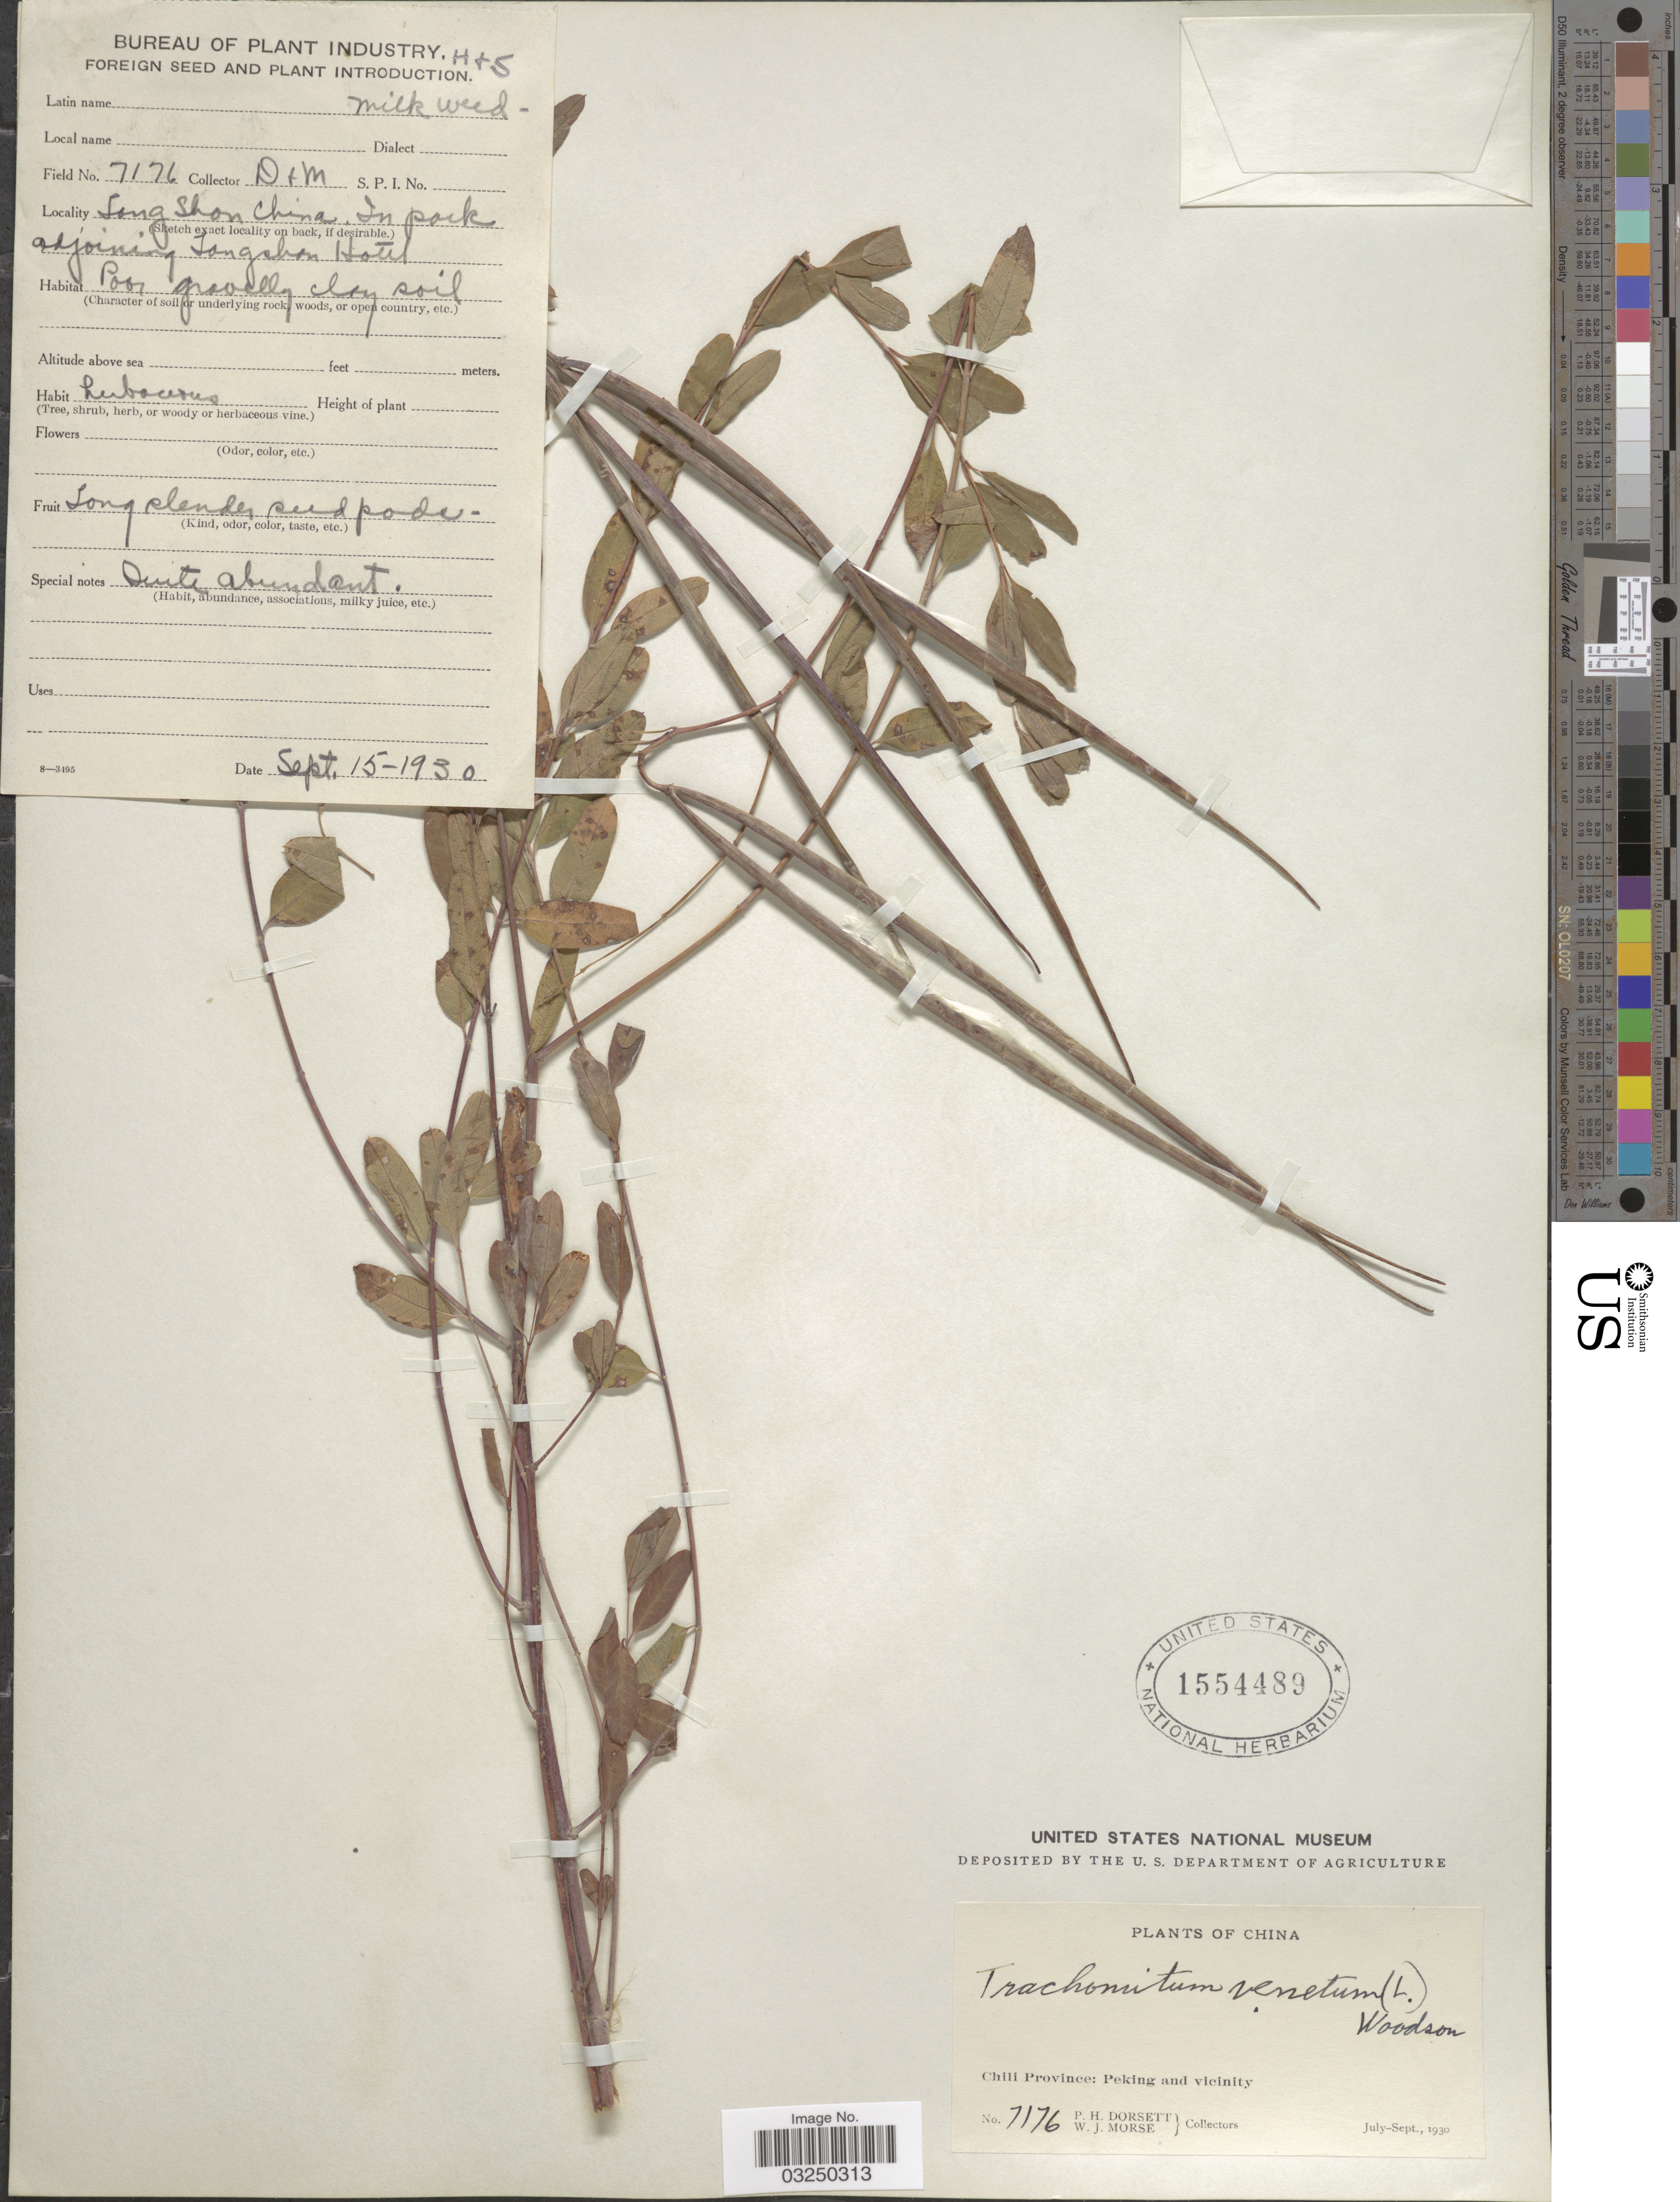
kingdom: Plantae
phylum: Tracheophyta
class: Magnoliopsida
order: Gentianales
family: Apocynaceae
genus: Apocynum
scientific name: Apocynum venetum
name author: L.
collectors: P. H. Dorsett & W. J. Morse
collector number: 7176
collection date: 1930-09-15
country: China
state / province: Beijing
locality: Chili Province: Peking and vicinity. Song Shon China. In park adjoining Tongshan Hotel.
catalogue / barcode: US 1554489